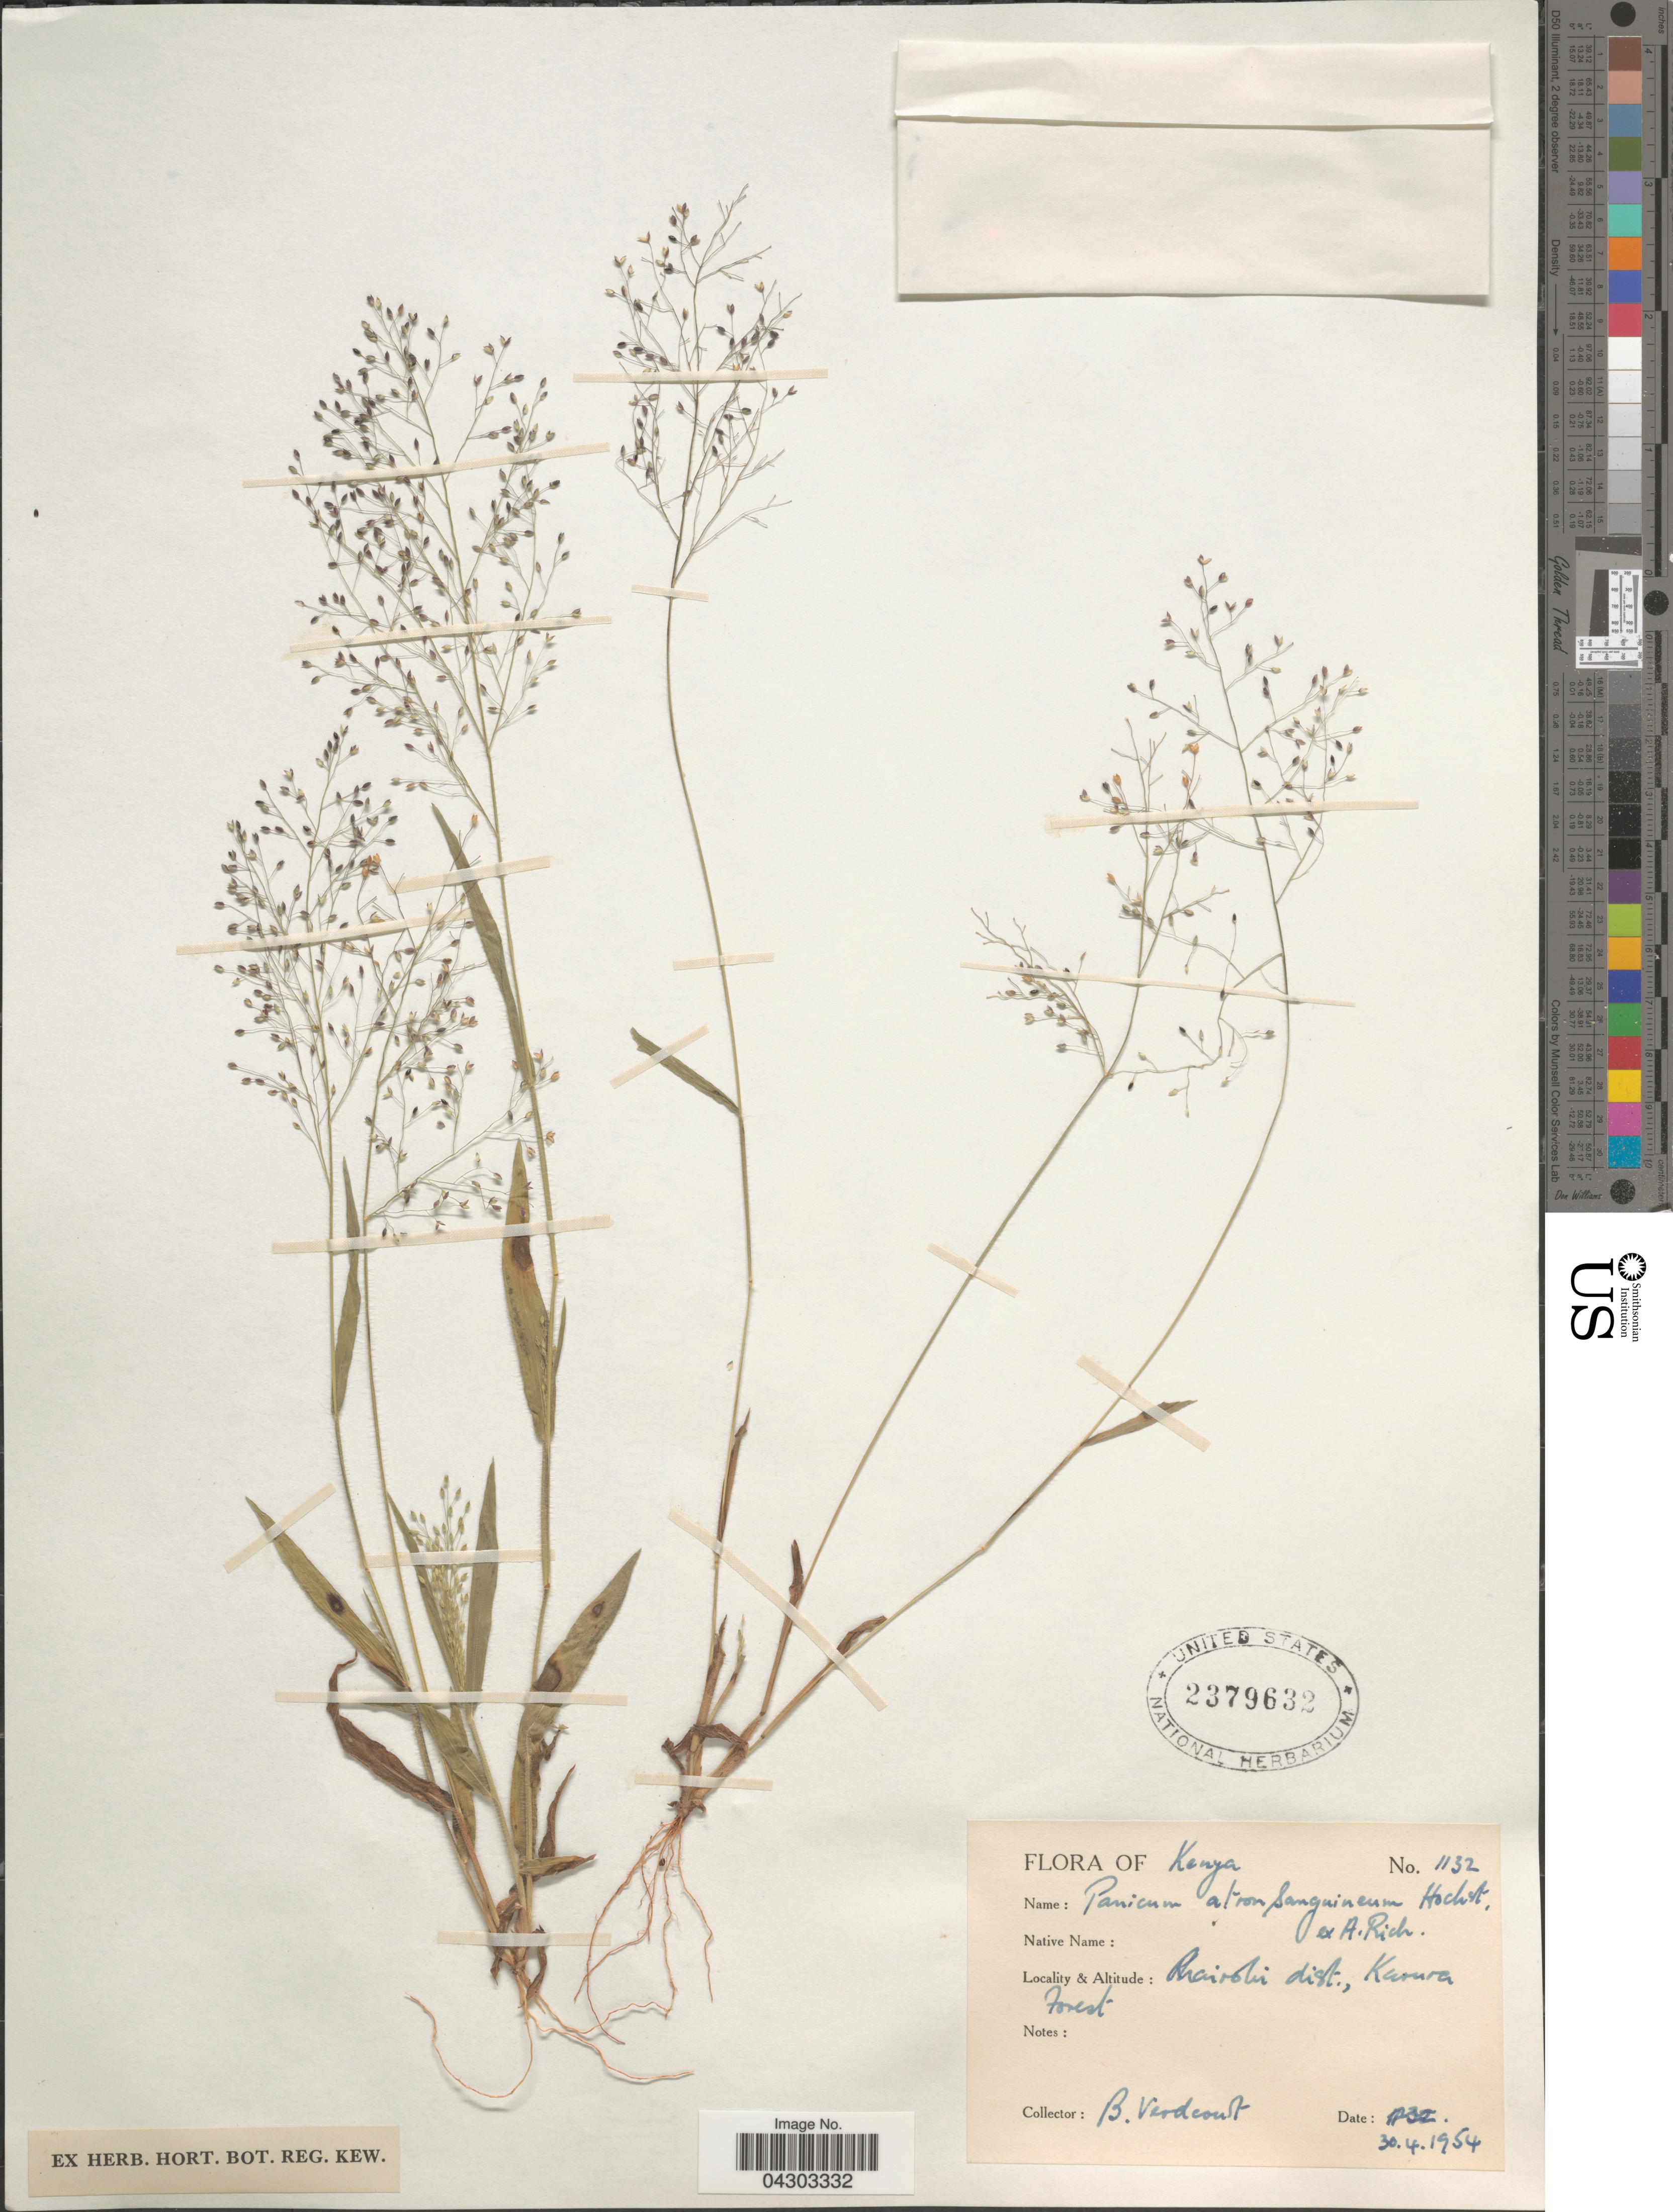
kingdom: Plantae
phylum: Tracheophyta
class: Liliopsida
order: Poales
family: Poaceae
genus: Panicum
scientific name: Panicum austroasiaticum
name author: Ohwi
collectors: B. Verdeout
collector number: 1132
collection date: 1954-04-30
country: Kenya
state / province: Nairobi Area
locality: Nairobi dist., Karura Forest.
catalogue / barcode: US 2379632